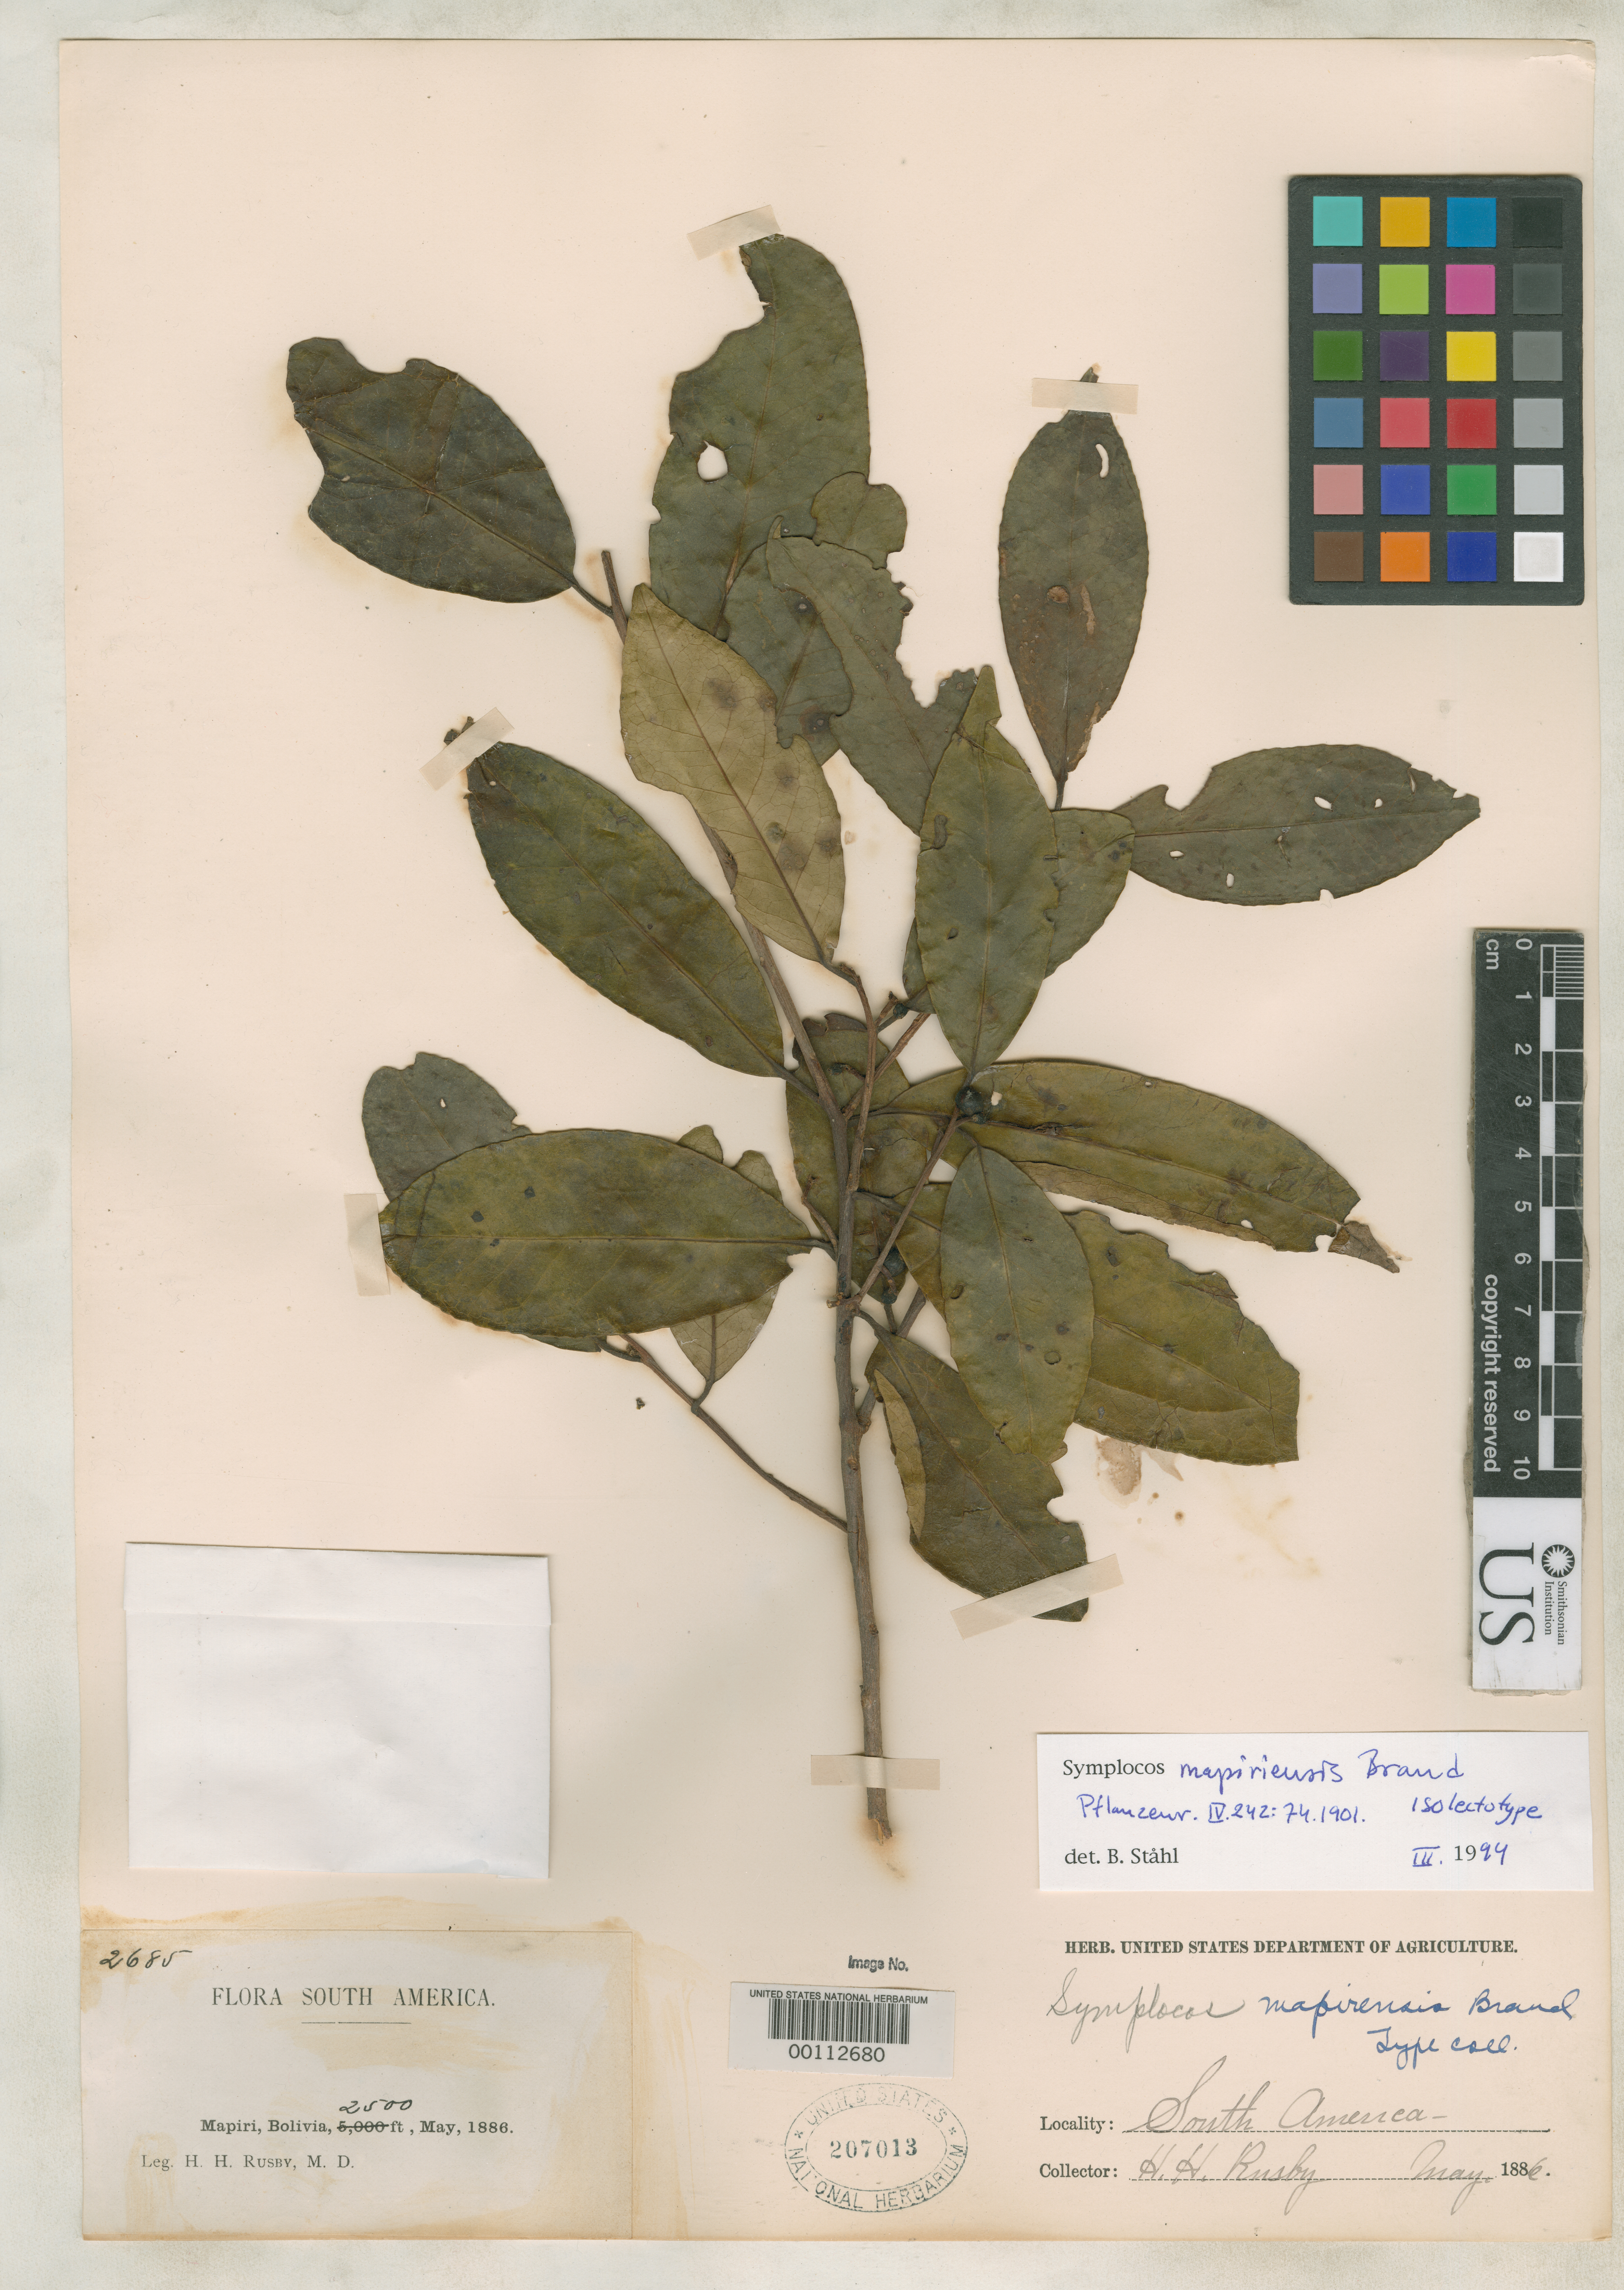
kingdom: Plantae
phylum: Tracheophyta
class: Magnoliopsida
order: Ericales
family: Symplocaceae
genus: Symplocos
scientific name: Symplocos mapiriensis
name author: Brand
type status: Isolectotype; Type Collection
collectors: H. H. Rusby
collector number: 2685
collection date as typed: May 1886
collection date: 1886-05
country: Bolivia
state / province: La Páz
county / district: Larecaja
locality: Mapiri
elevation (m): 762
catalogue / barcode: US 207013